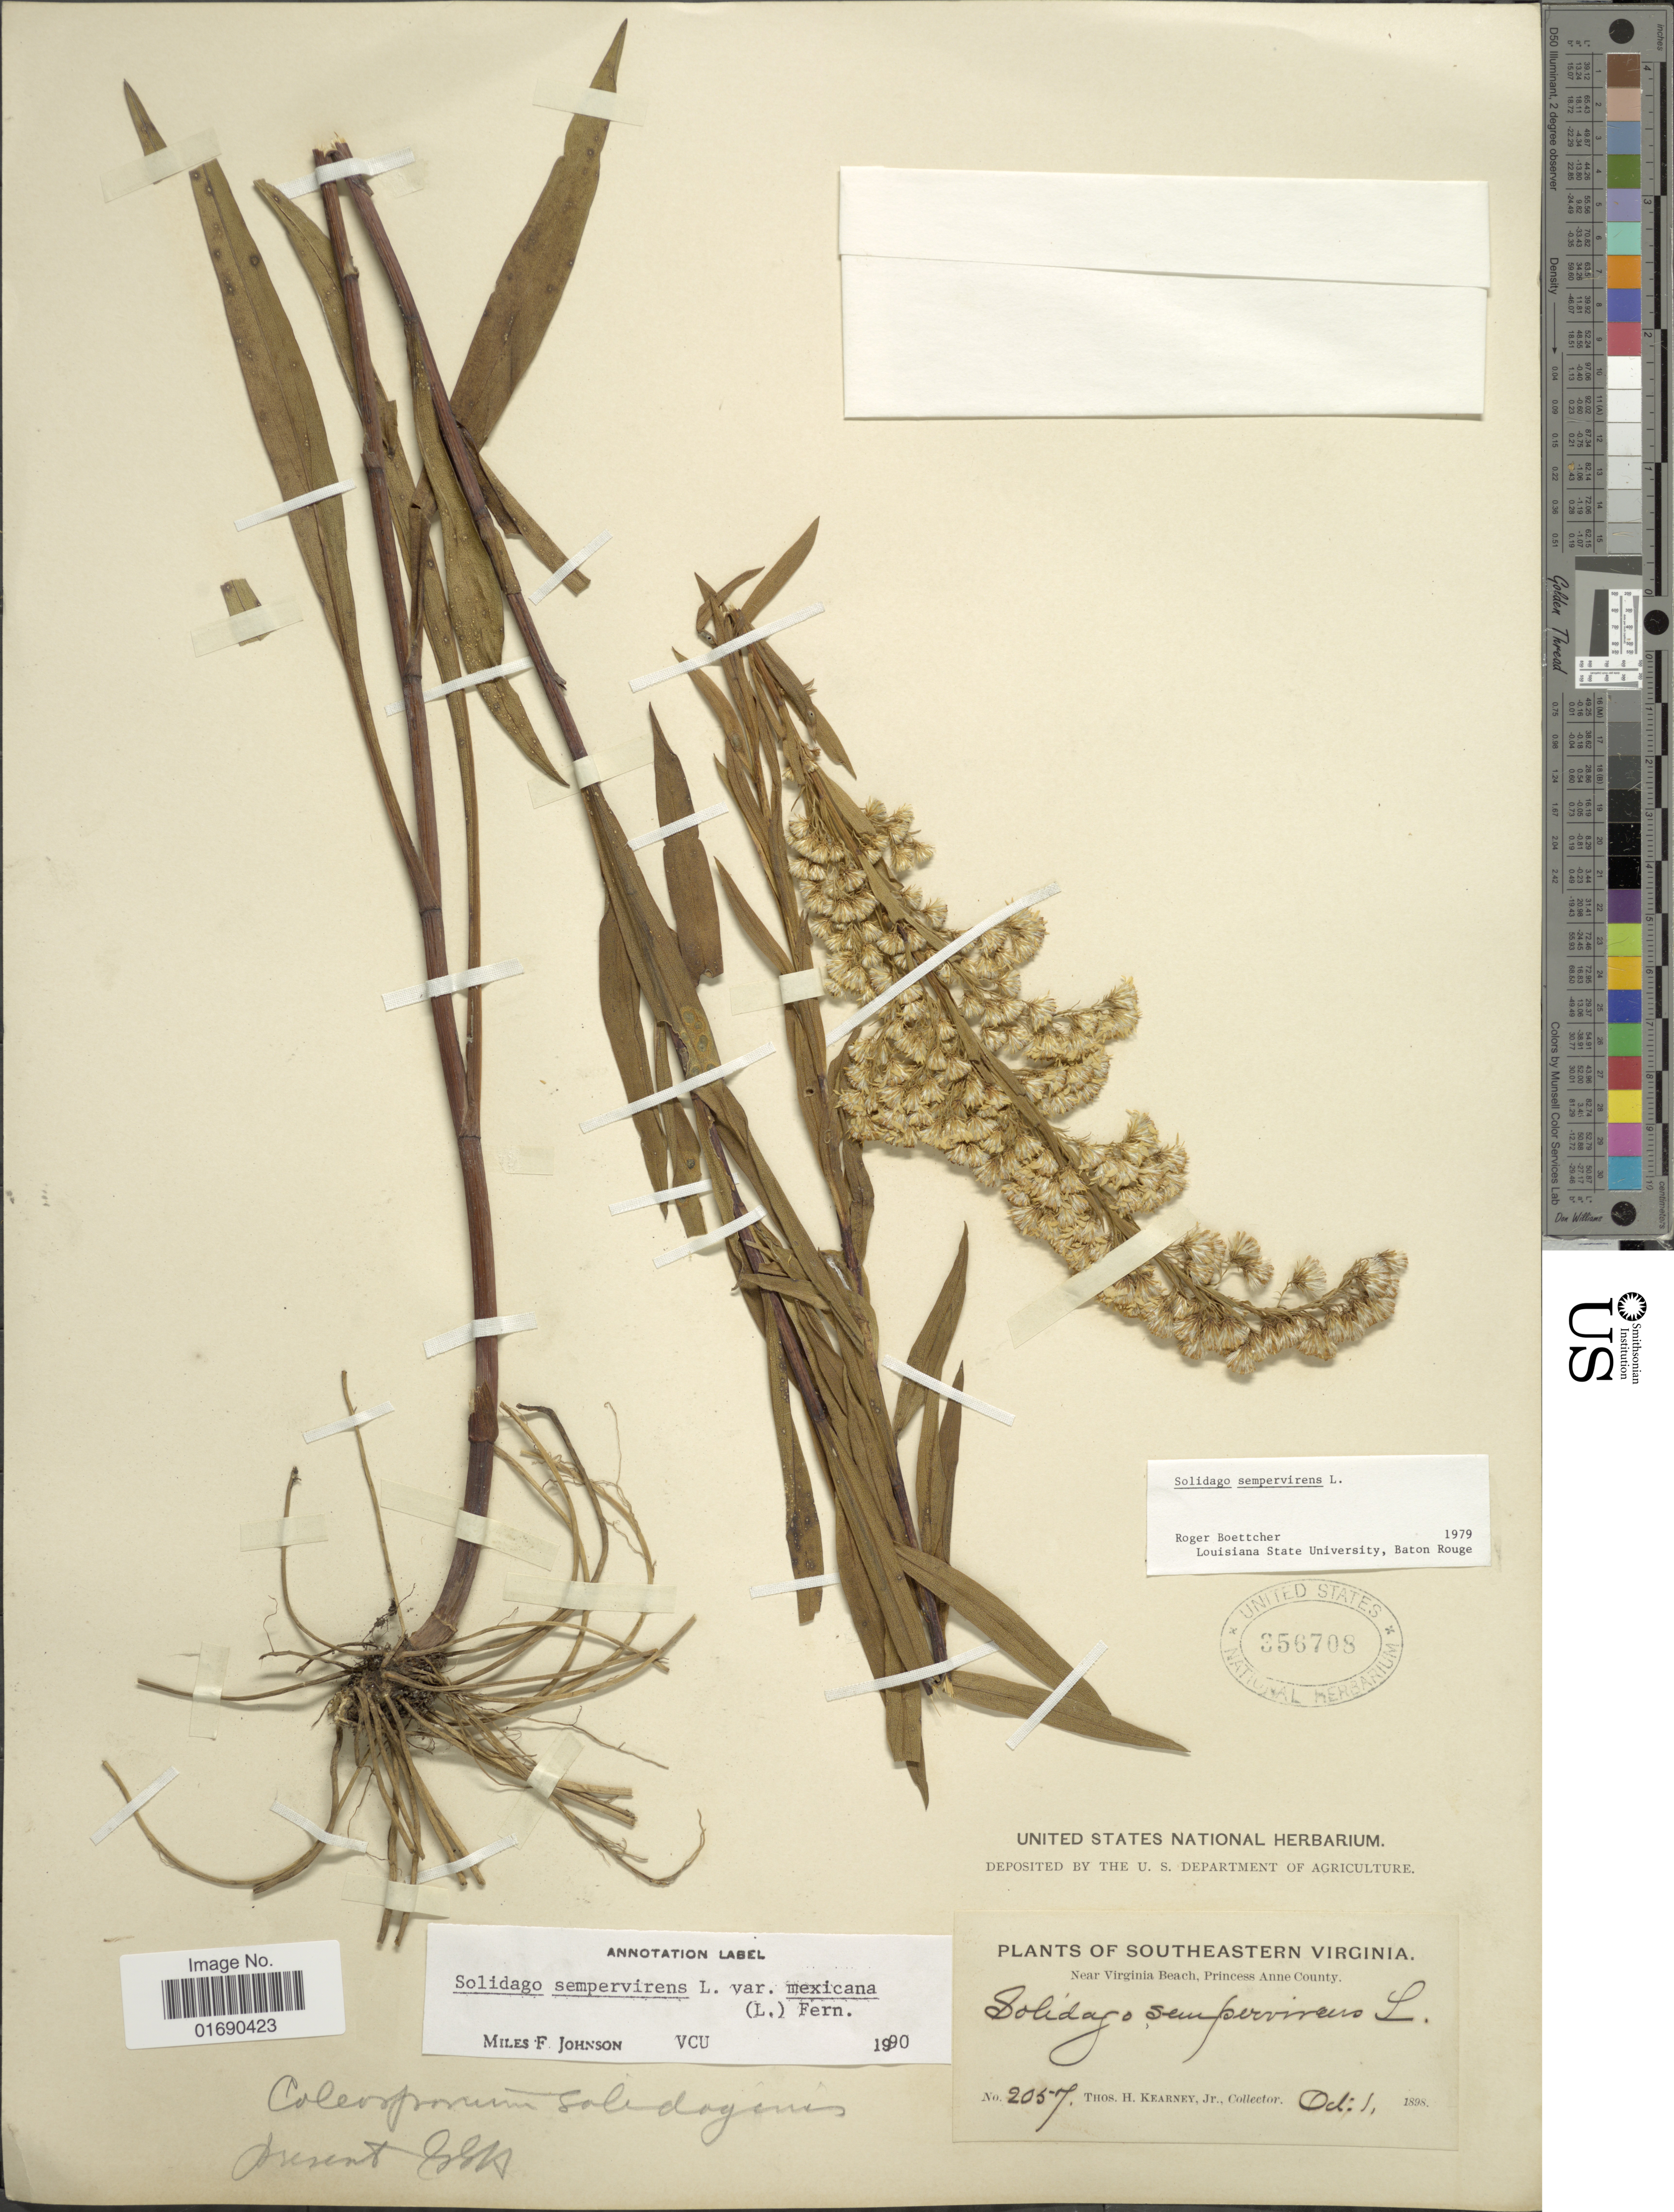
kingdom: Plantae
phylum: Tracheophyta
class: Magnoliopsida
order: Asterales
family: Asteraceae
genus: Solidago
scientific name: Solidago sempervirens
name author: L.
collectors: T. H. Kearney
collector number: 2057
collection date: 1898-10-01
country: United States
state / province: Virginia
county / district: City of Virginia Beach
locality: Southeastern Virginia, Near Virginia Beach, Princess Anne (=historic county name) County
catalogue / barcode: US 356708